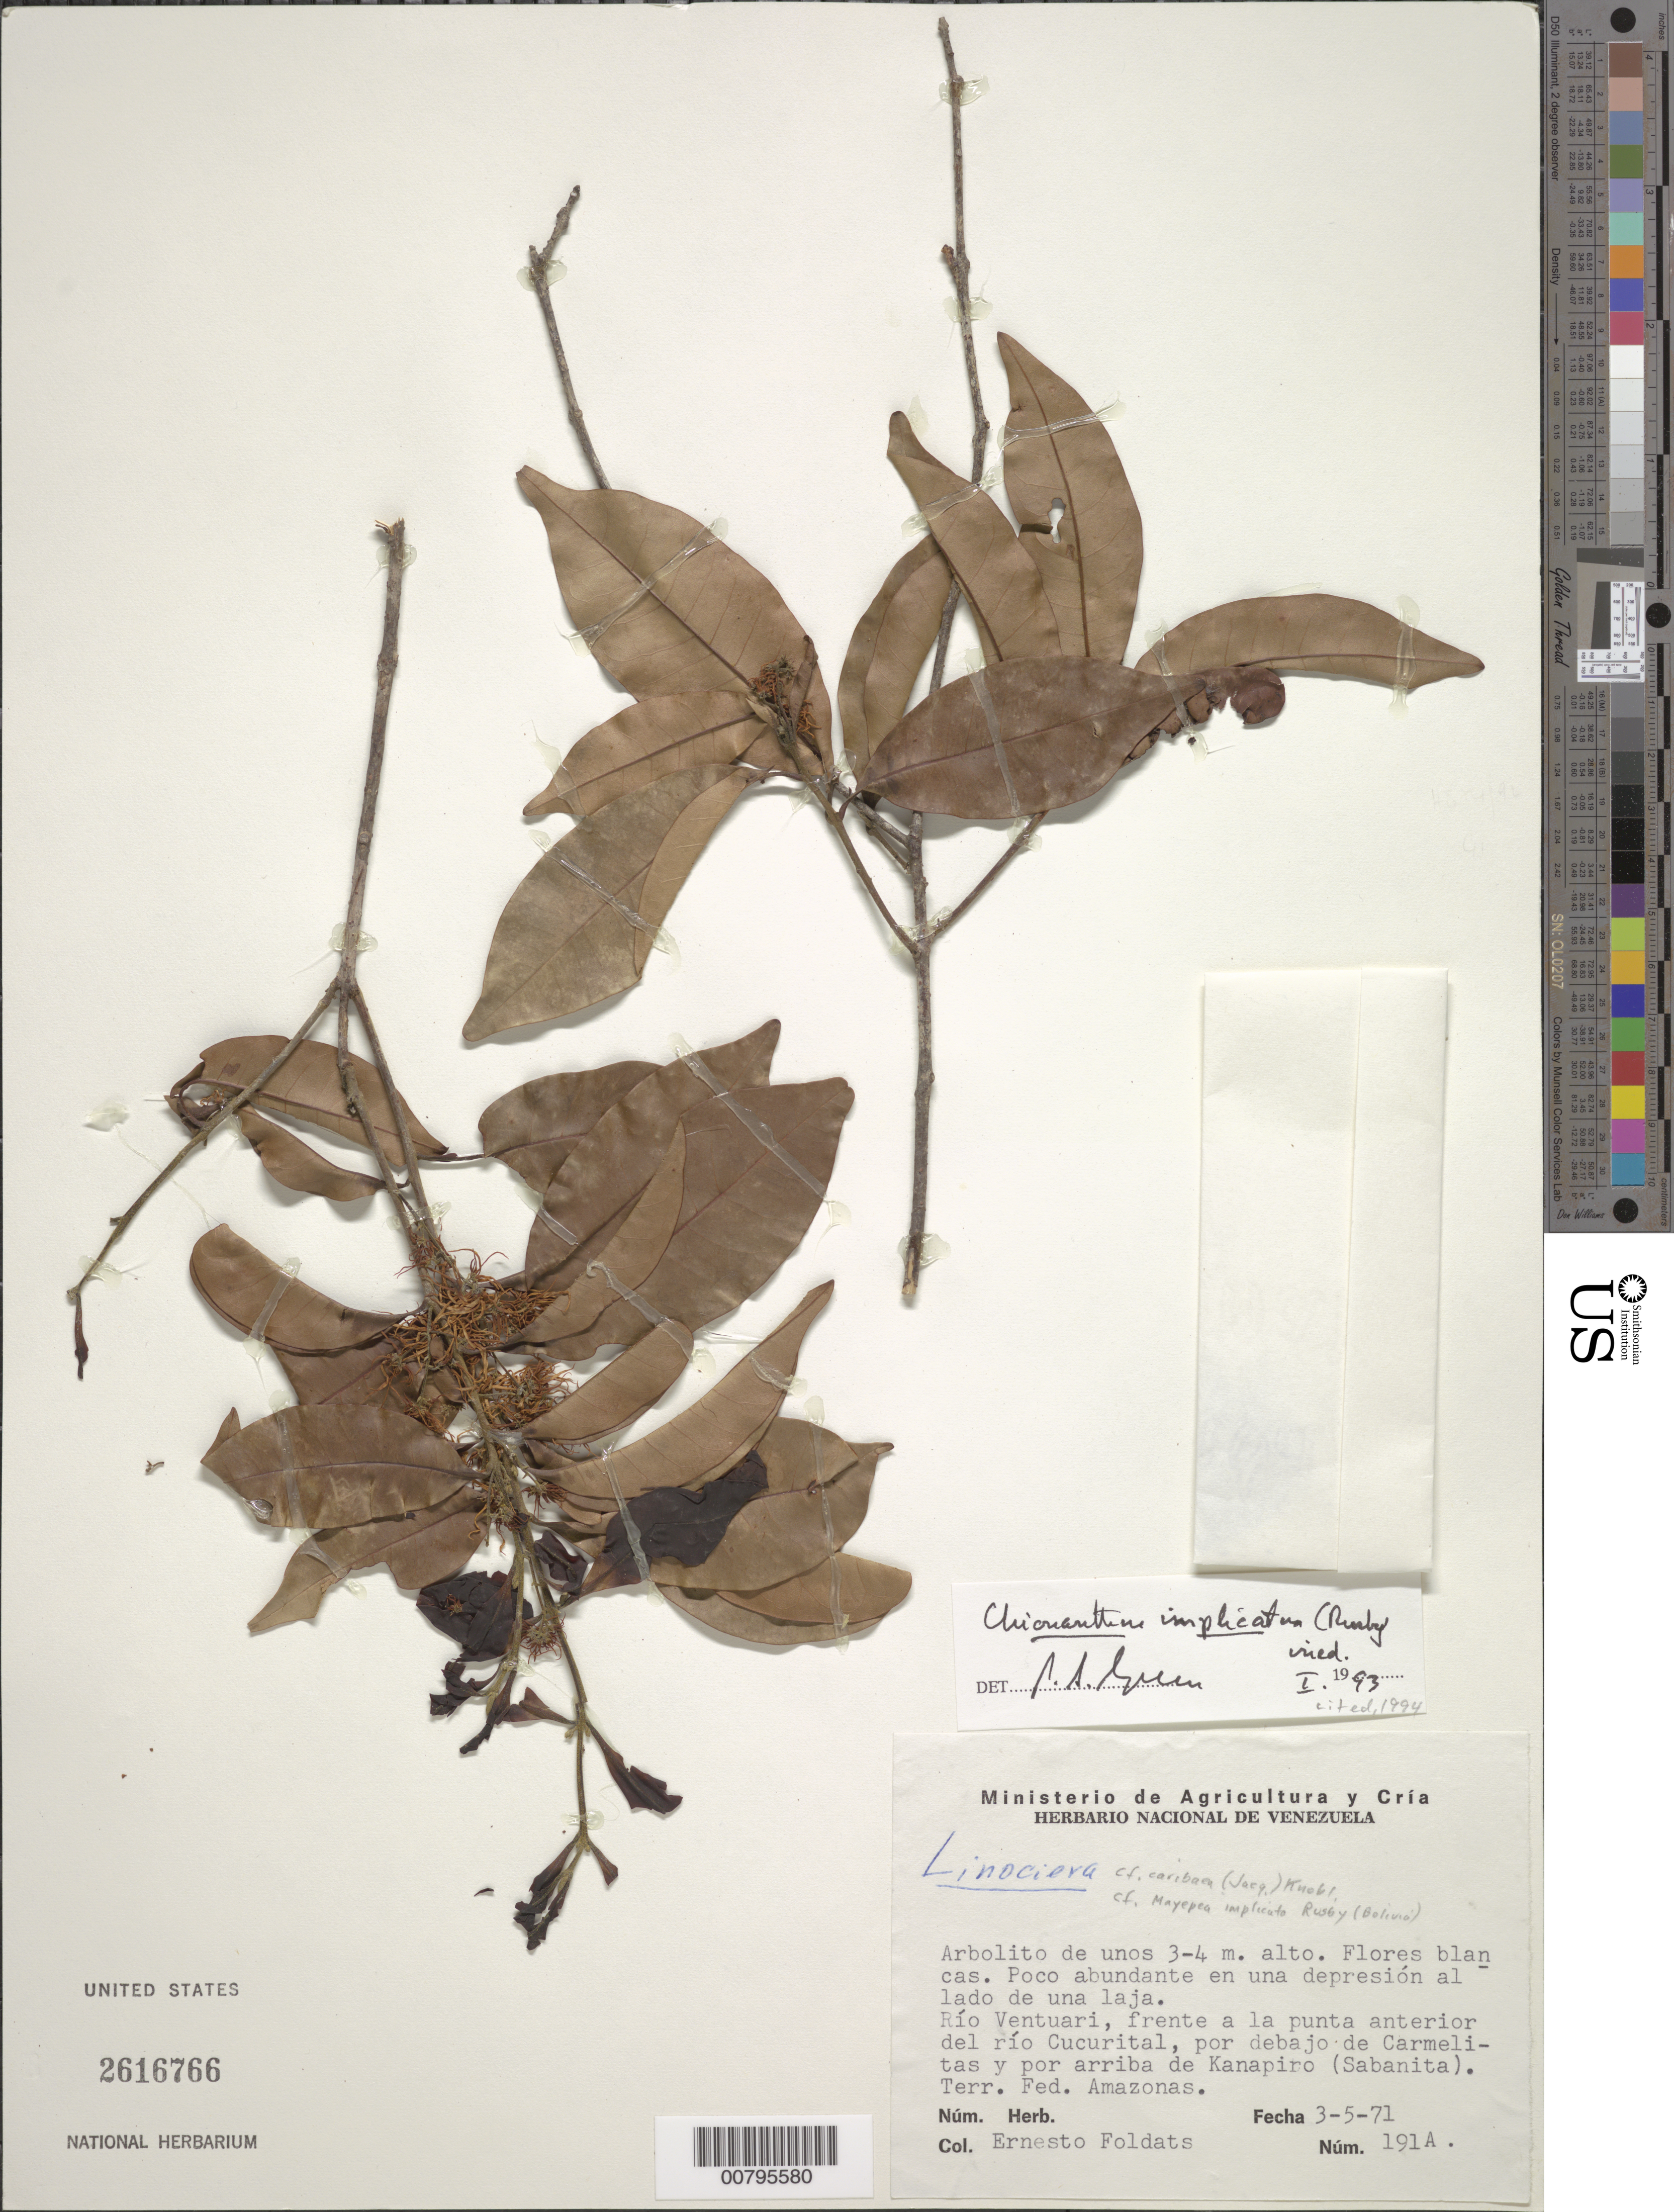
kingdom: Plantae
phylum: Tracheophyta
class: Magnoliopsida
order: Lamiales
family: Oleaceae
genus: Chionanthus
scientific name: Chionanthus implicatus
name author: (Rusby) P.S. Green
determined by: Green, P. S.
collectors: E. Foldats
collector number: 191 A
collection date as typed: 3-May-71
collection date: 1971-05-03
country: Venezuela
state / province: Amazonas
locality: Río Ventuari, Río Cucurital, por debajo de Carmelitas y por arriba de Kanapiro (Sabanita)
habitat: Depresion al lado de una laja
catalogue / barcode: US 2616766